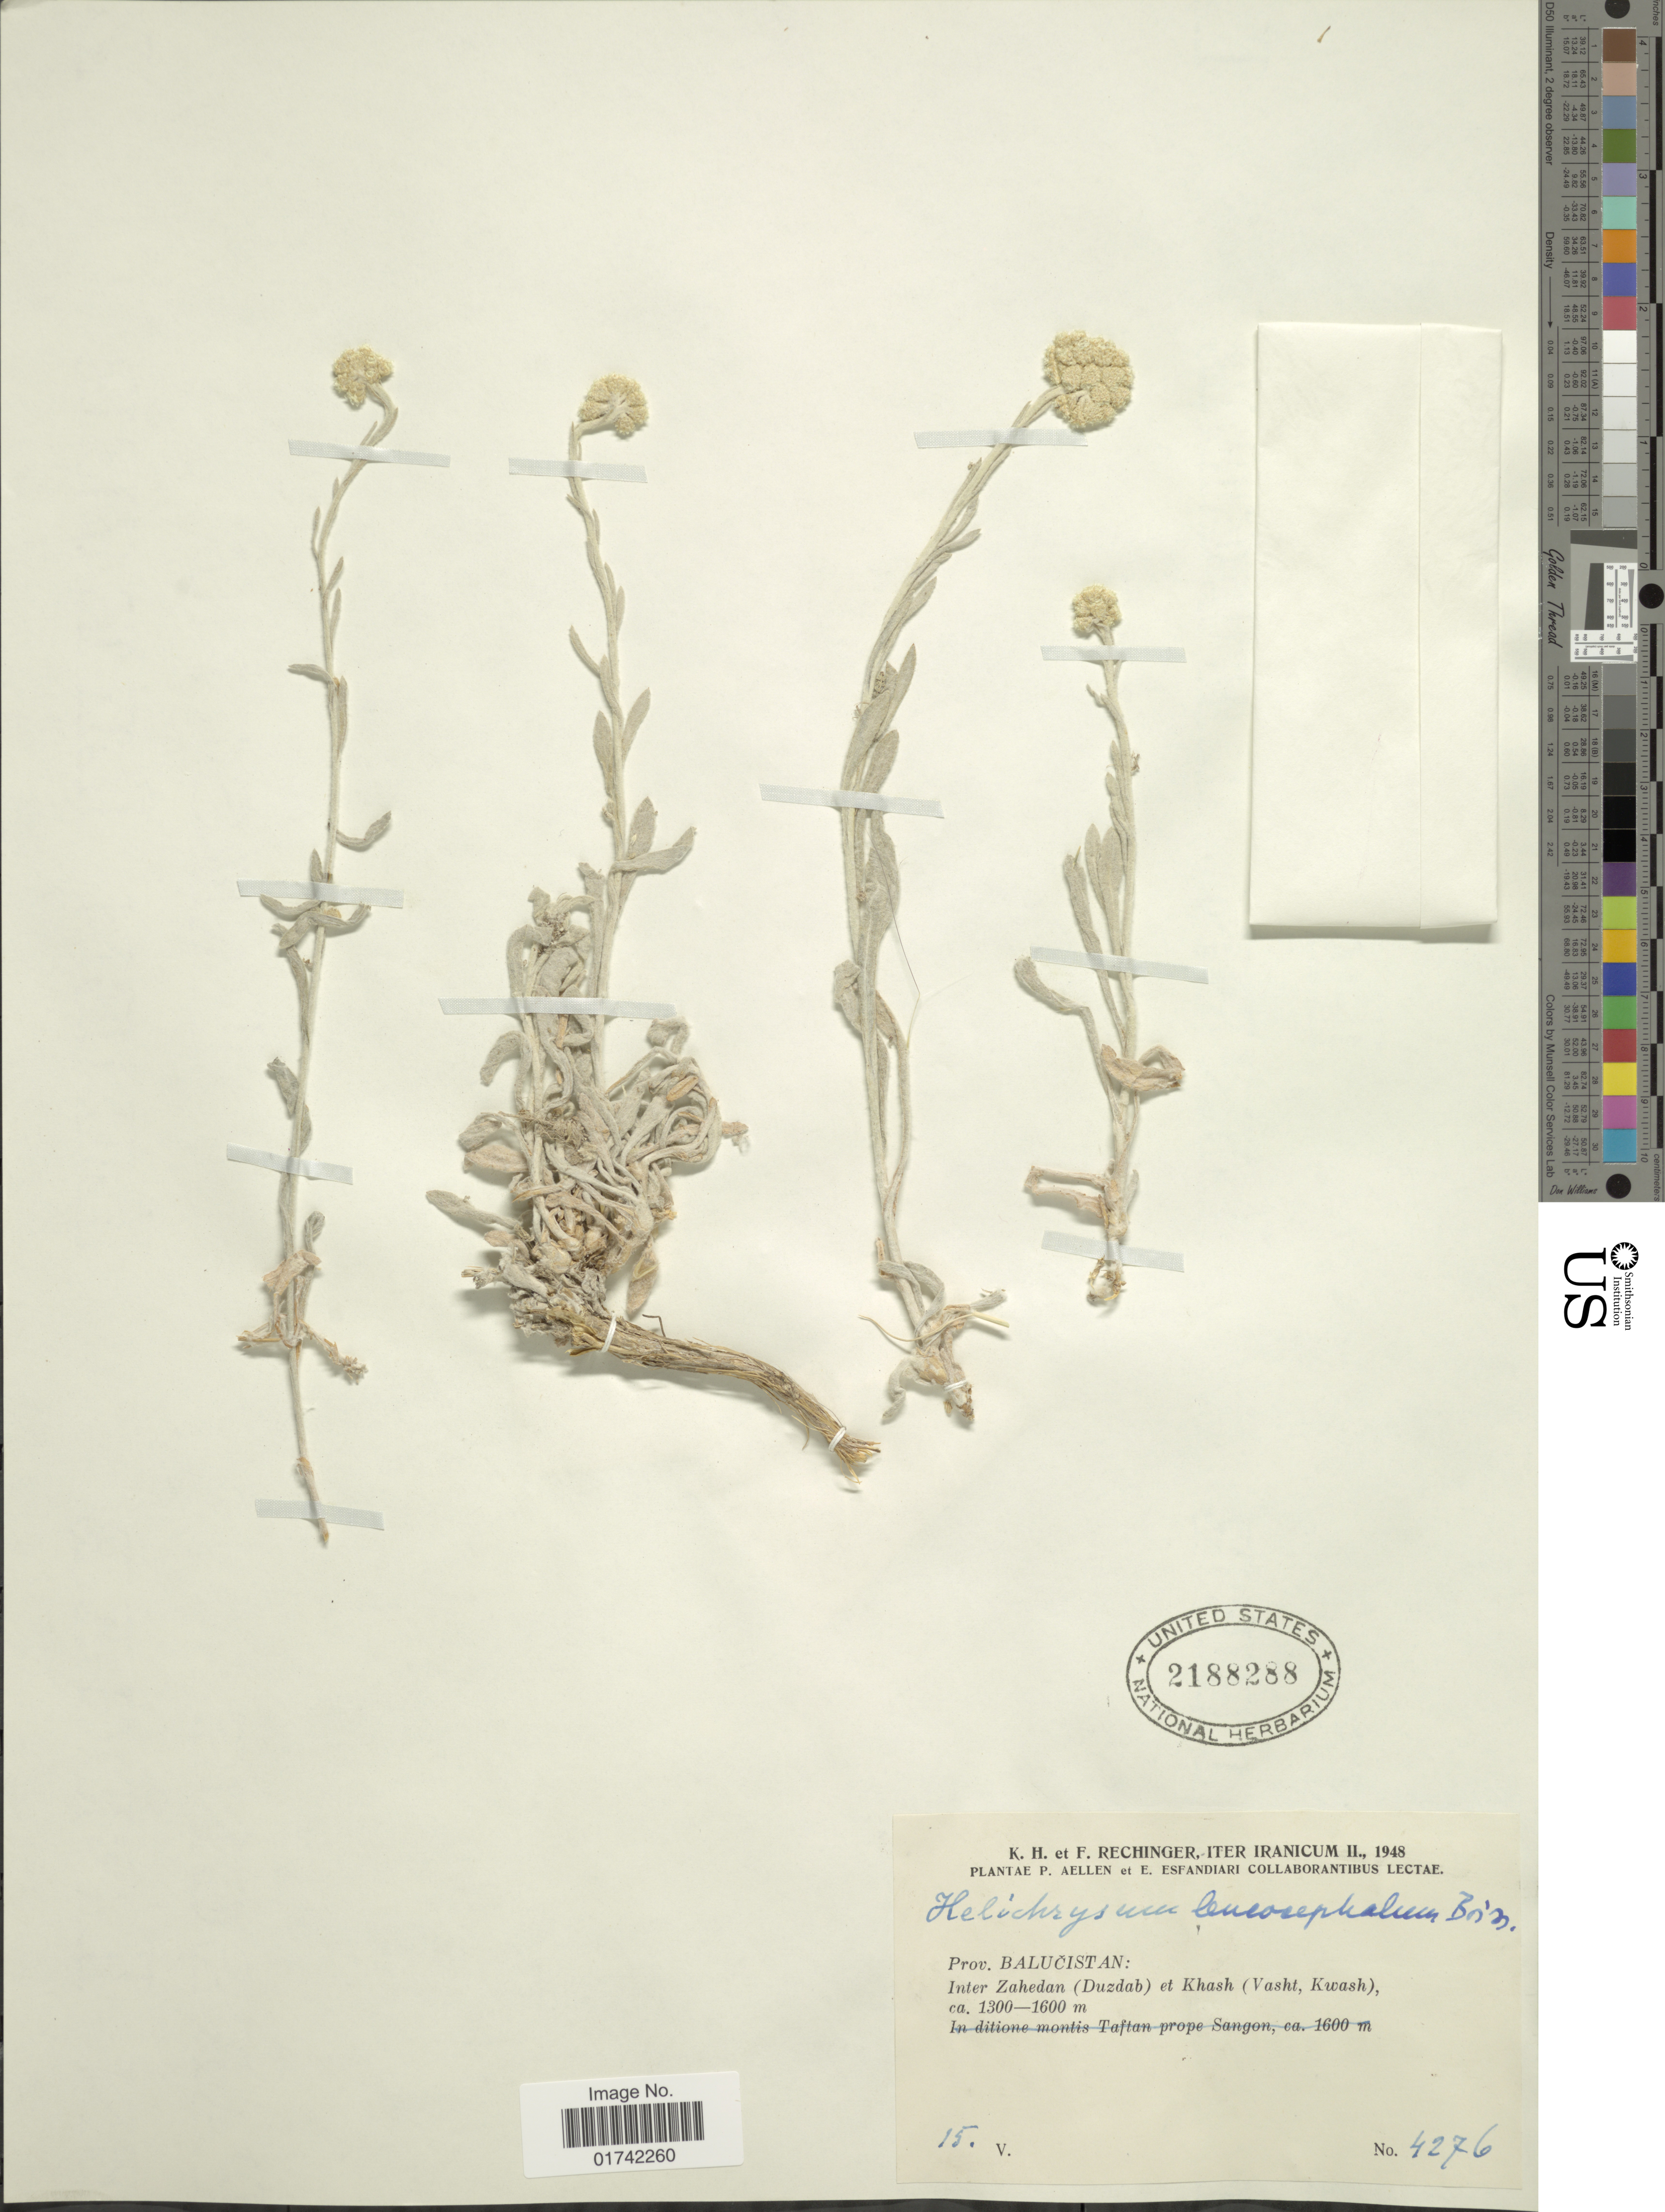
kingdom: Plantae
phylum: Tracheophyta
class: Magnoliopsida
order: Asterales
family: Asteraceae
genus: Helichrysum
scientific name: Helichrysum leucocephalum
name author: Boiss.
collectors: K. H. Rechinger & F. Rechinger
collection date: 1948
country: Iran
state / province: Sistan and Baluchistan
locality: Prov. Balucistan, Inter Zahedan (Duzdab) et Khash (Vasht, Kwash)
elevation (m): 1300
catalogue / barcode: US 2188288